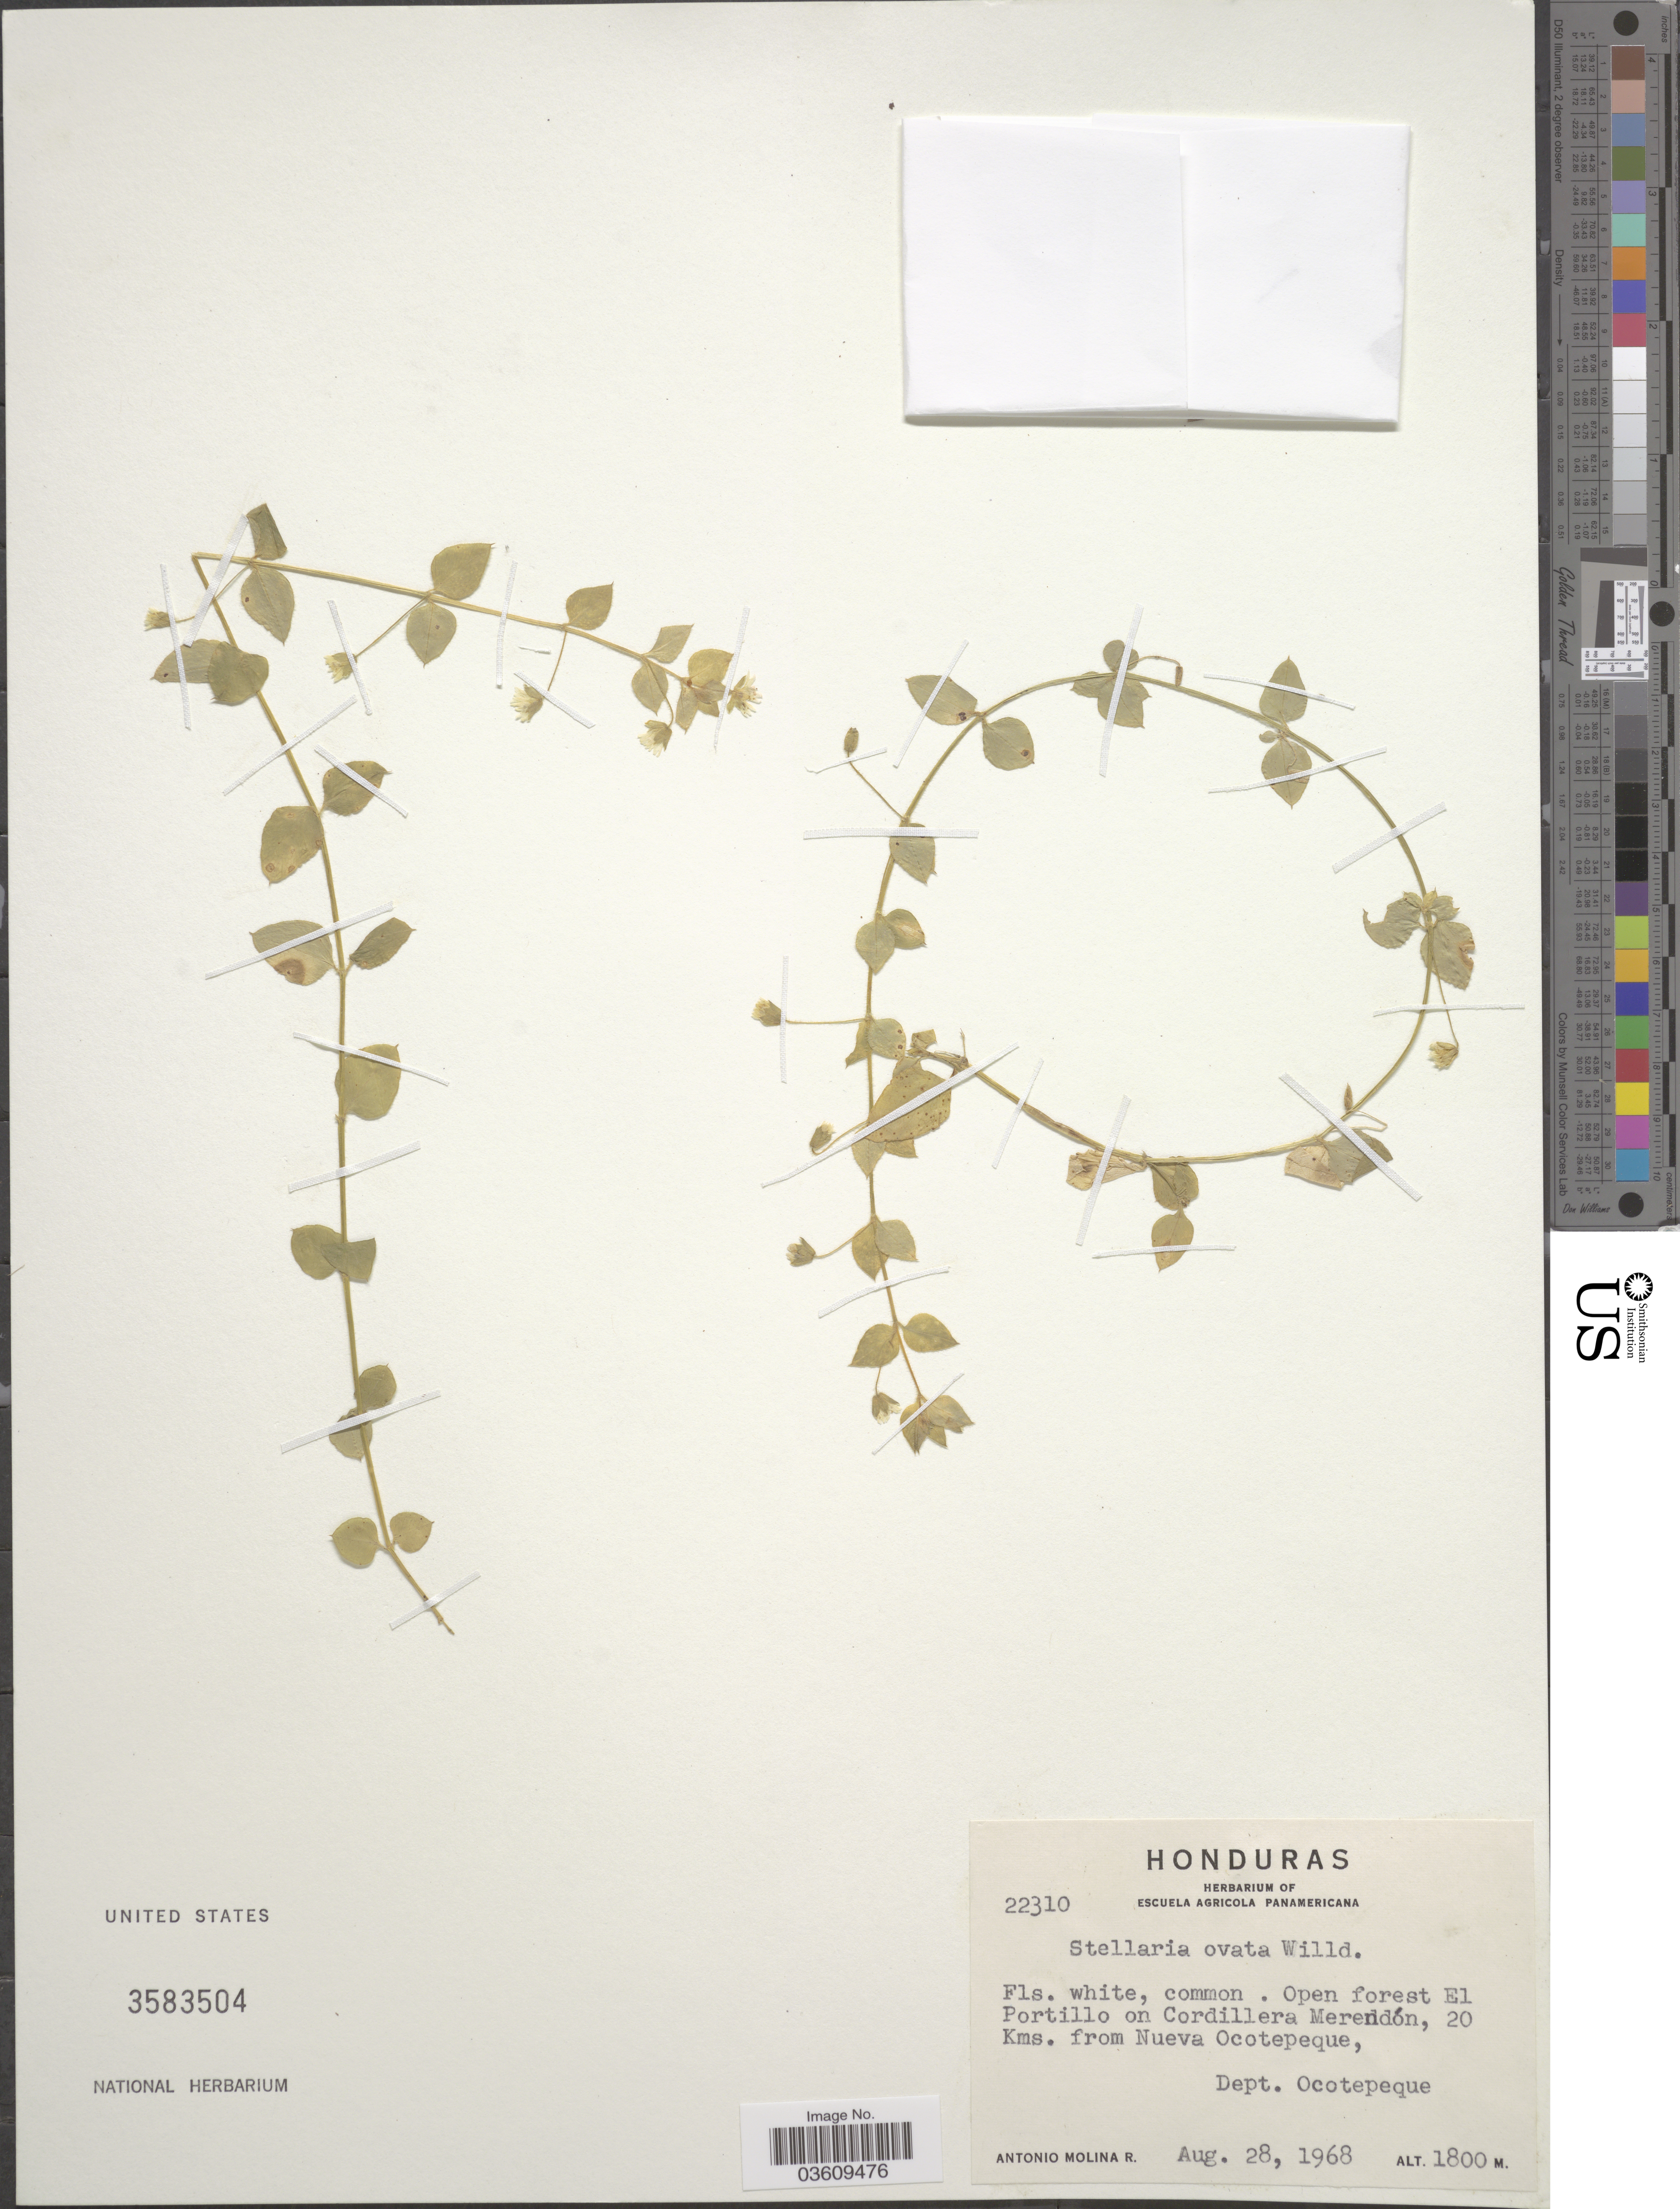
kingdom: Plantae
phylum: Tracheophyta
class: Magnoliopsida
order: Caryophyllales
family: Caryophyllaceae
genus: Stellaria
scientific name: Stellaria ovata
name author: Willd.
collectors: A. Molina R.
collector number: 22310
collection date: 1968-08-28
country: Honduras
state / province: Ocotepeque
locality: Open forest El Portillo on Cordillera Merendón, 20 Kms. from Nueva Ocotepeque, Dept. Ocotepeque.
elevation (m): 1800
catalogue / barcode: US 3583504